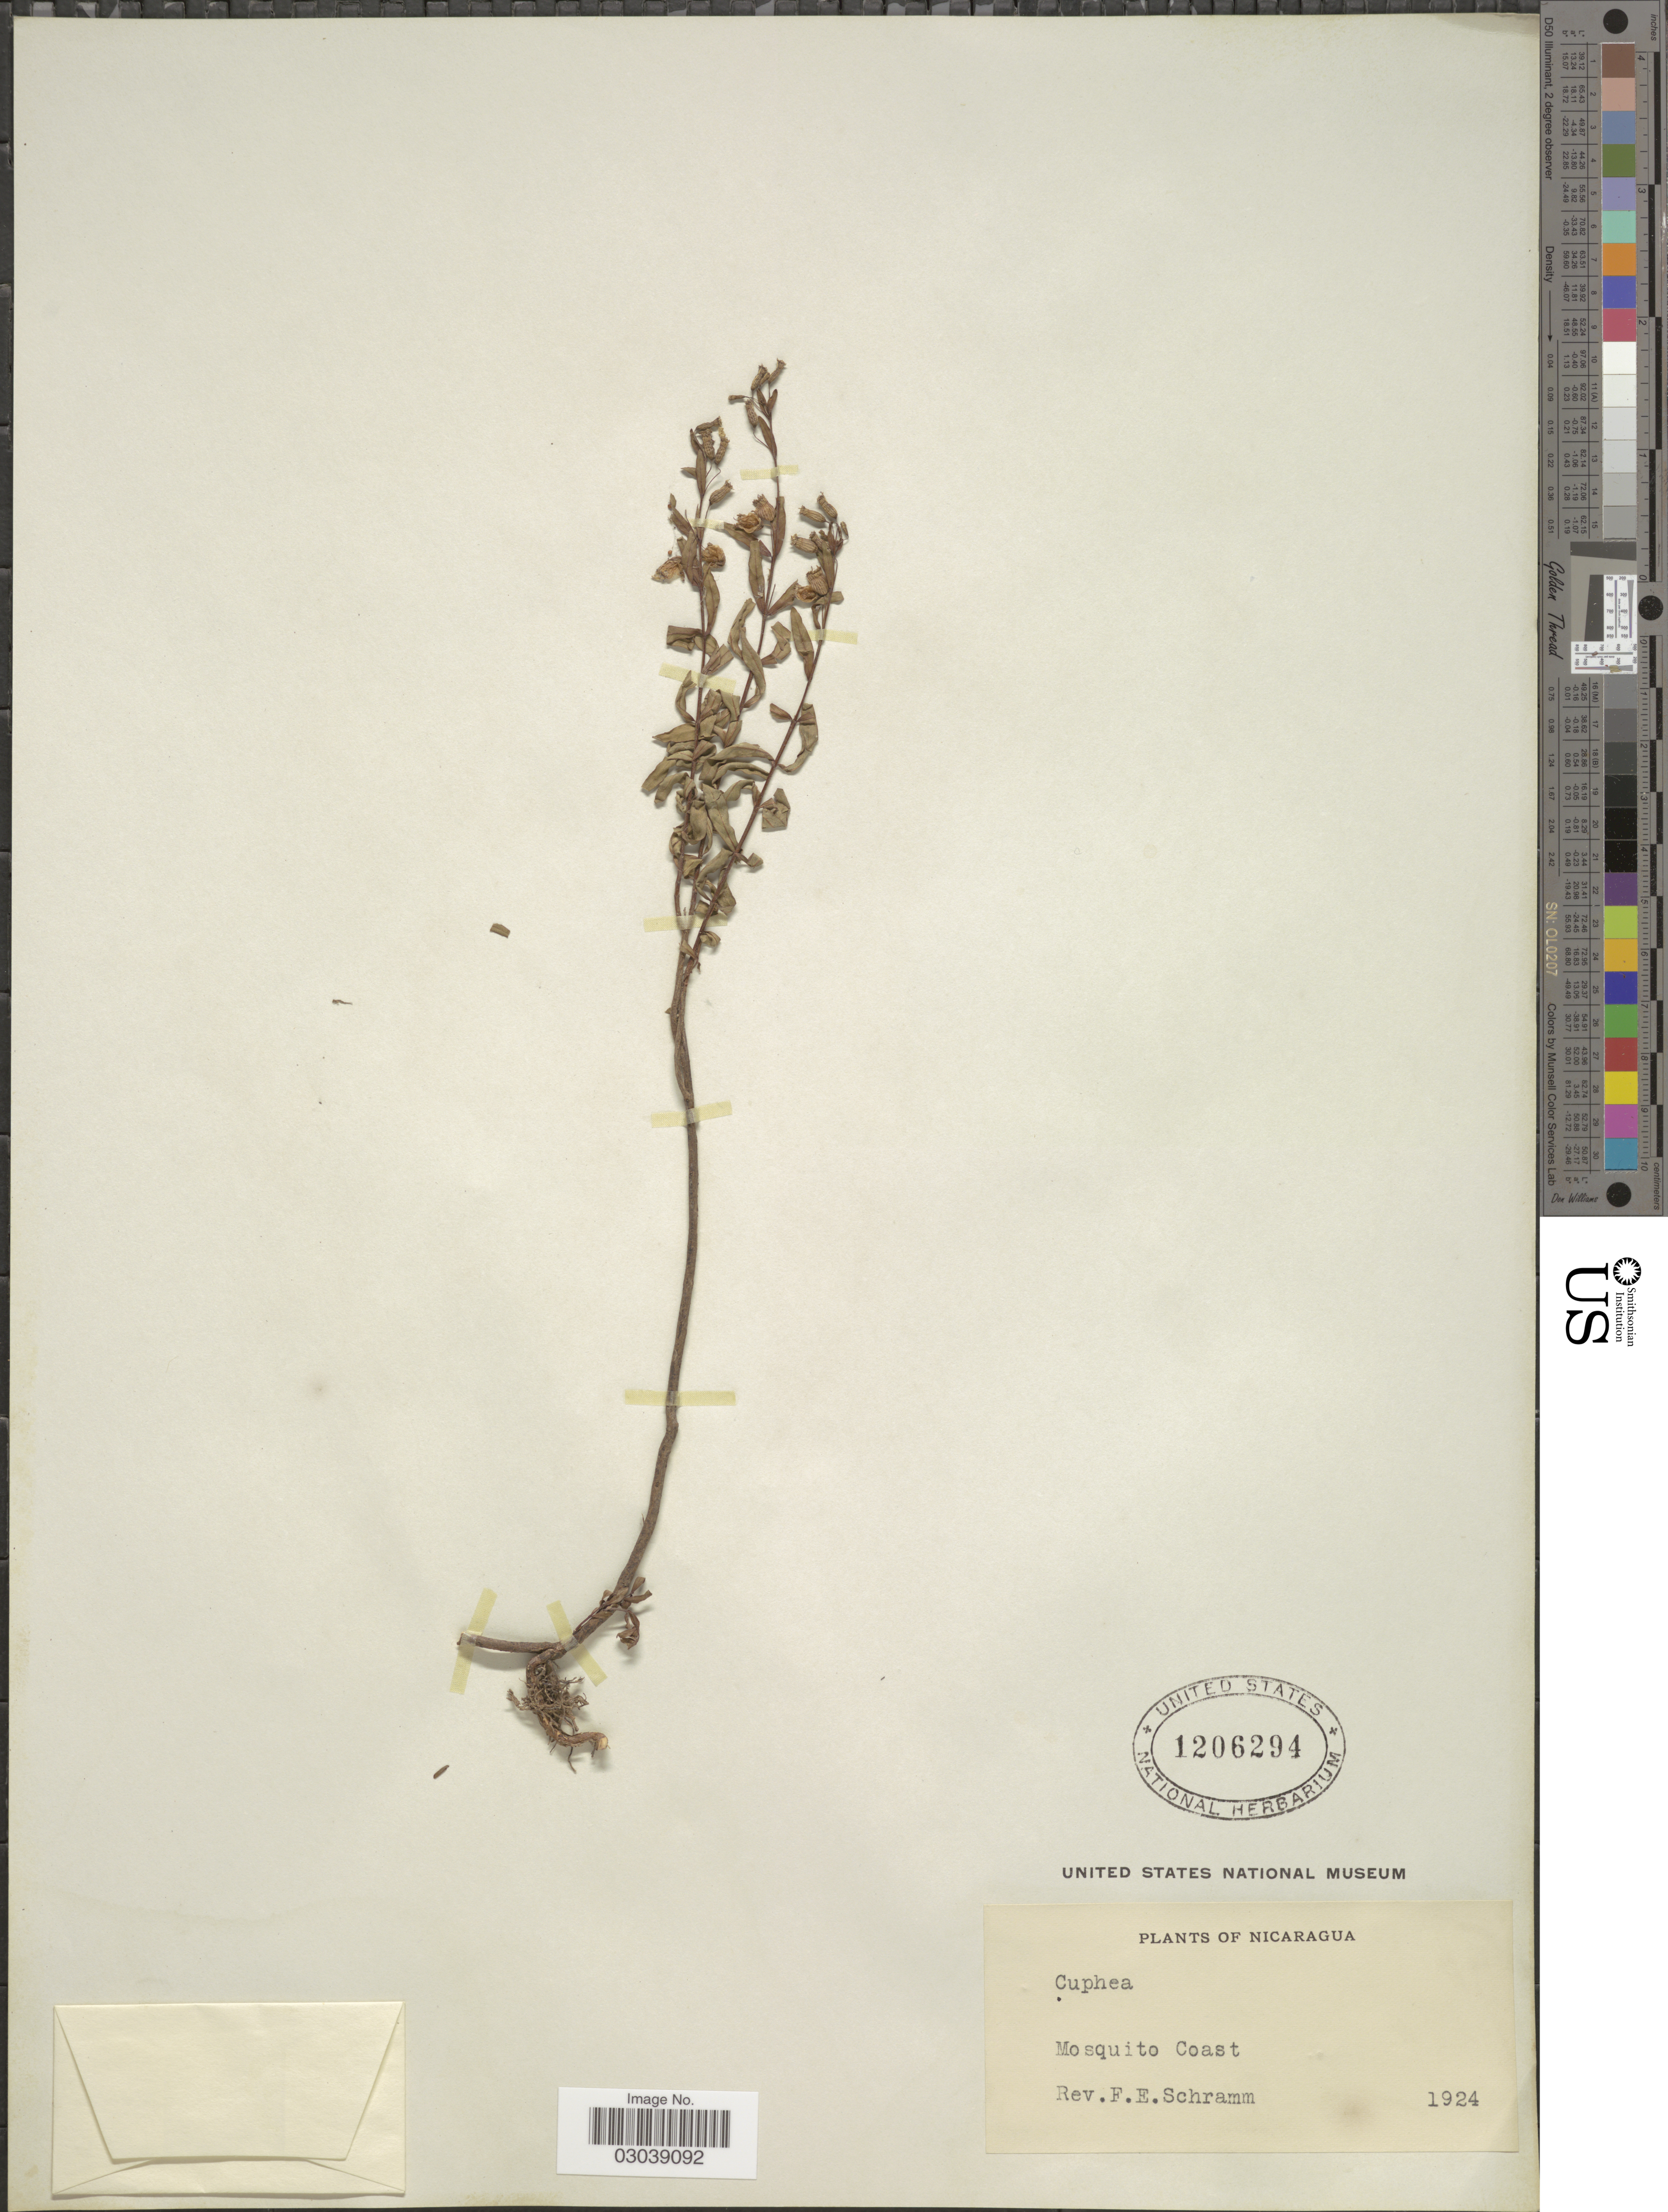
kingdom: Plantae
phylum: Tracheophyta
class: Magnoliopsida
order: Myrtales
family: Lythraceae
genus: Cuphea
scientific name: Cuphea utriculosa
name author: Koehne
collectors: F. E. Schramm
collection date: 1924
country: Nicaragua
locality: Mosquito Coast.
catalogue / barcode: US 1206294